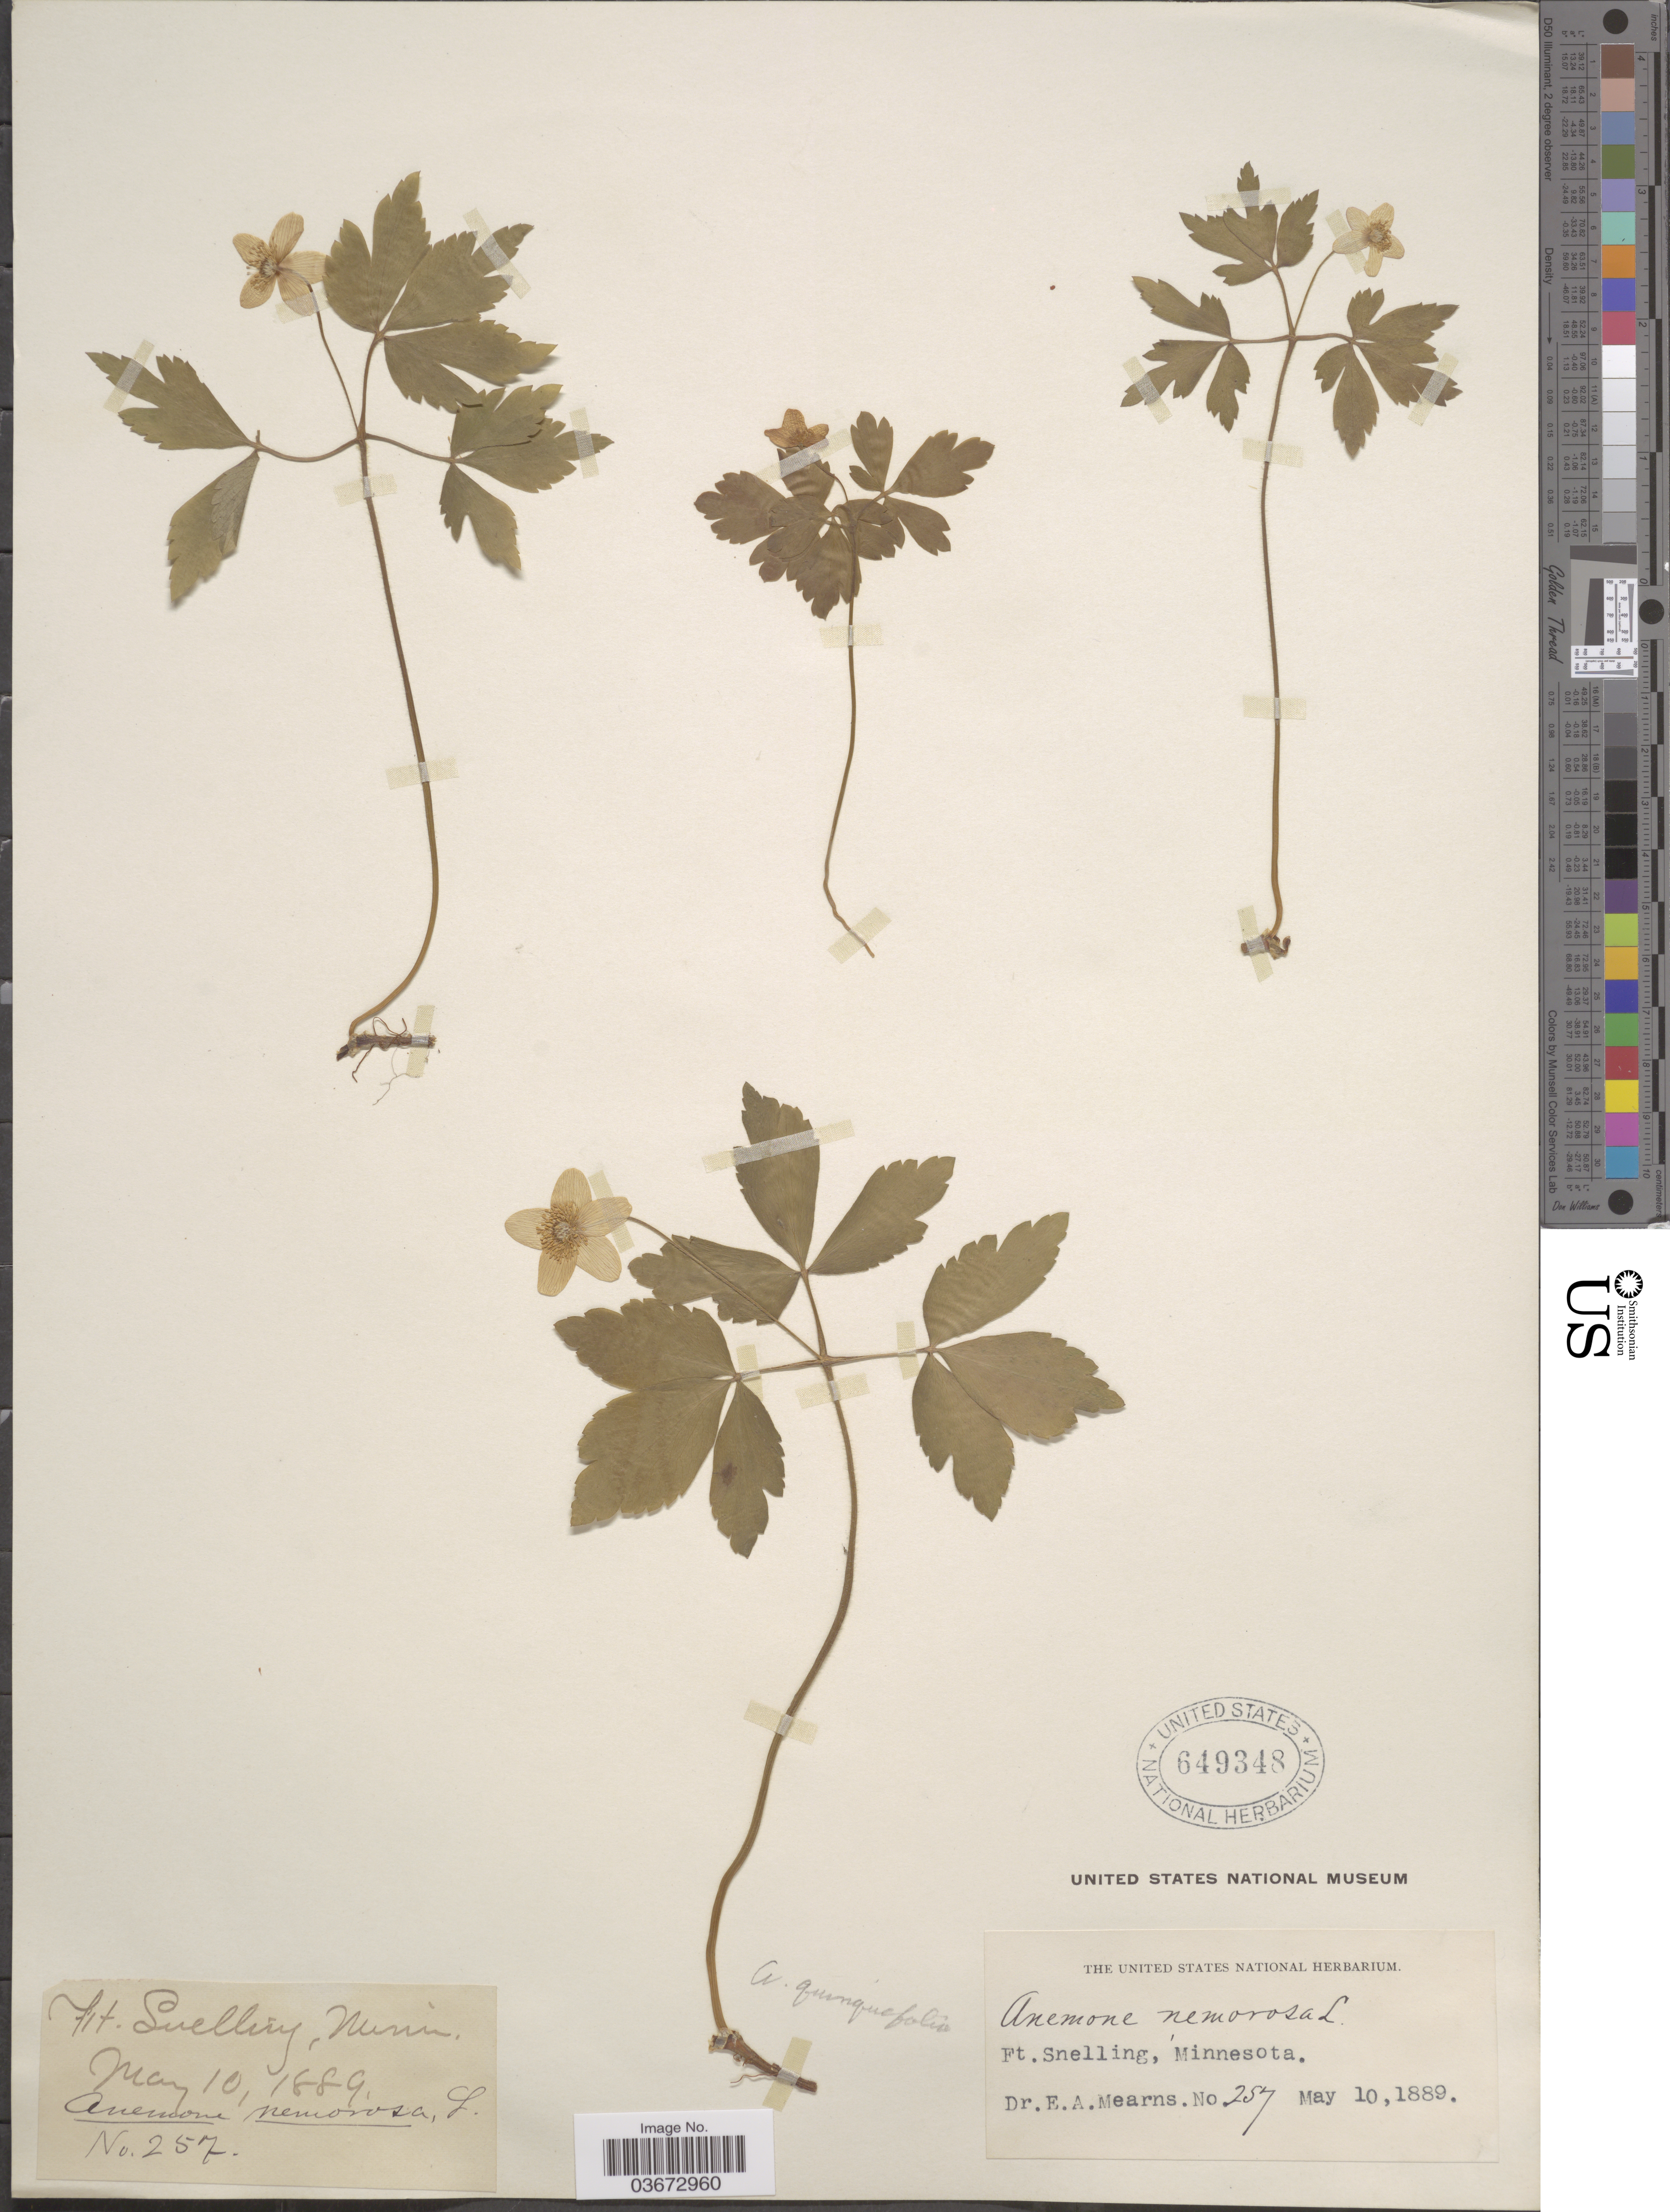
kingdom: Plantae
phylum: Tracheophyta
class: Magnoliopsida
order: Ranunculales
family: Ranunculaceae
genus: Anemone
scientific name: Anemone quinquefolia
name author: L.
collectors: E. A. Mearns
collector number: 257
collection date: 1889-05-10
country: United States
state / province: Minnesota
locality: Ft. Snelling.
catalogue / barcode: US 649348